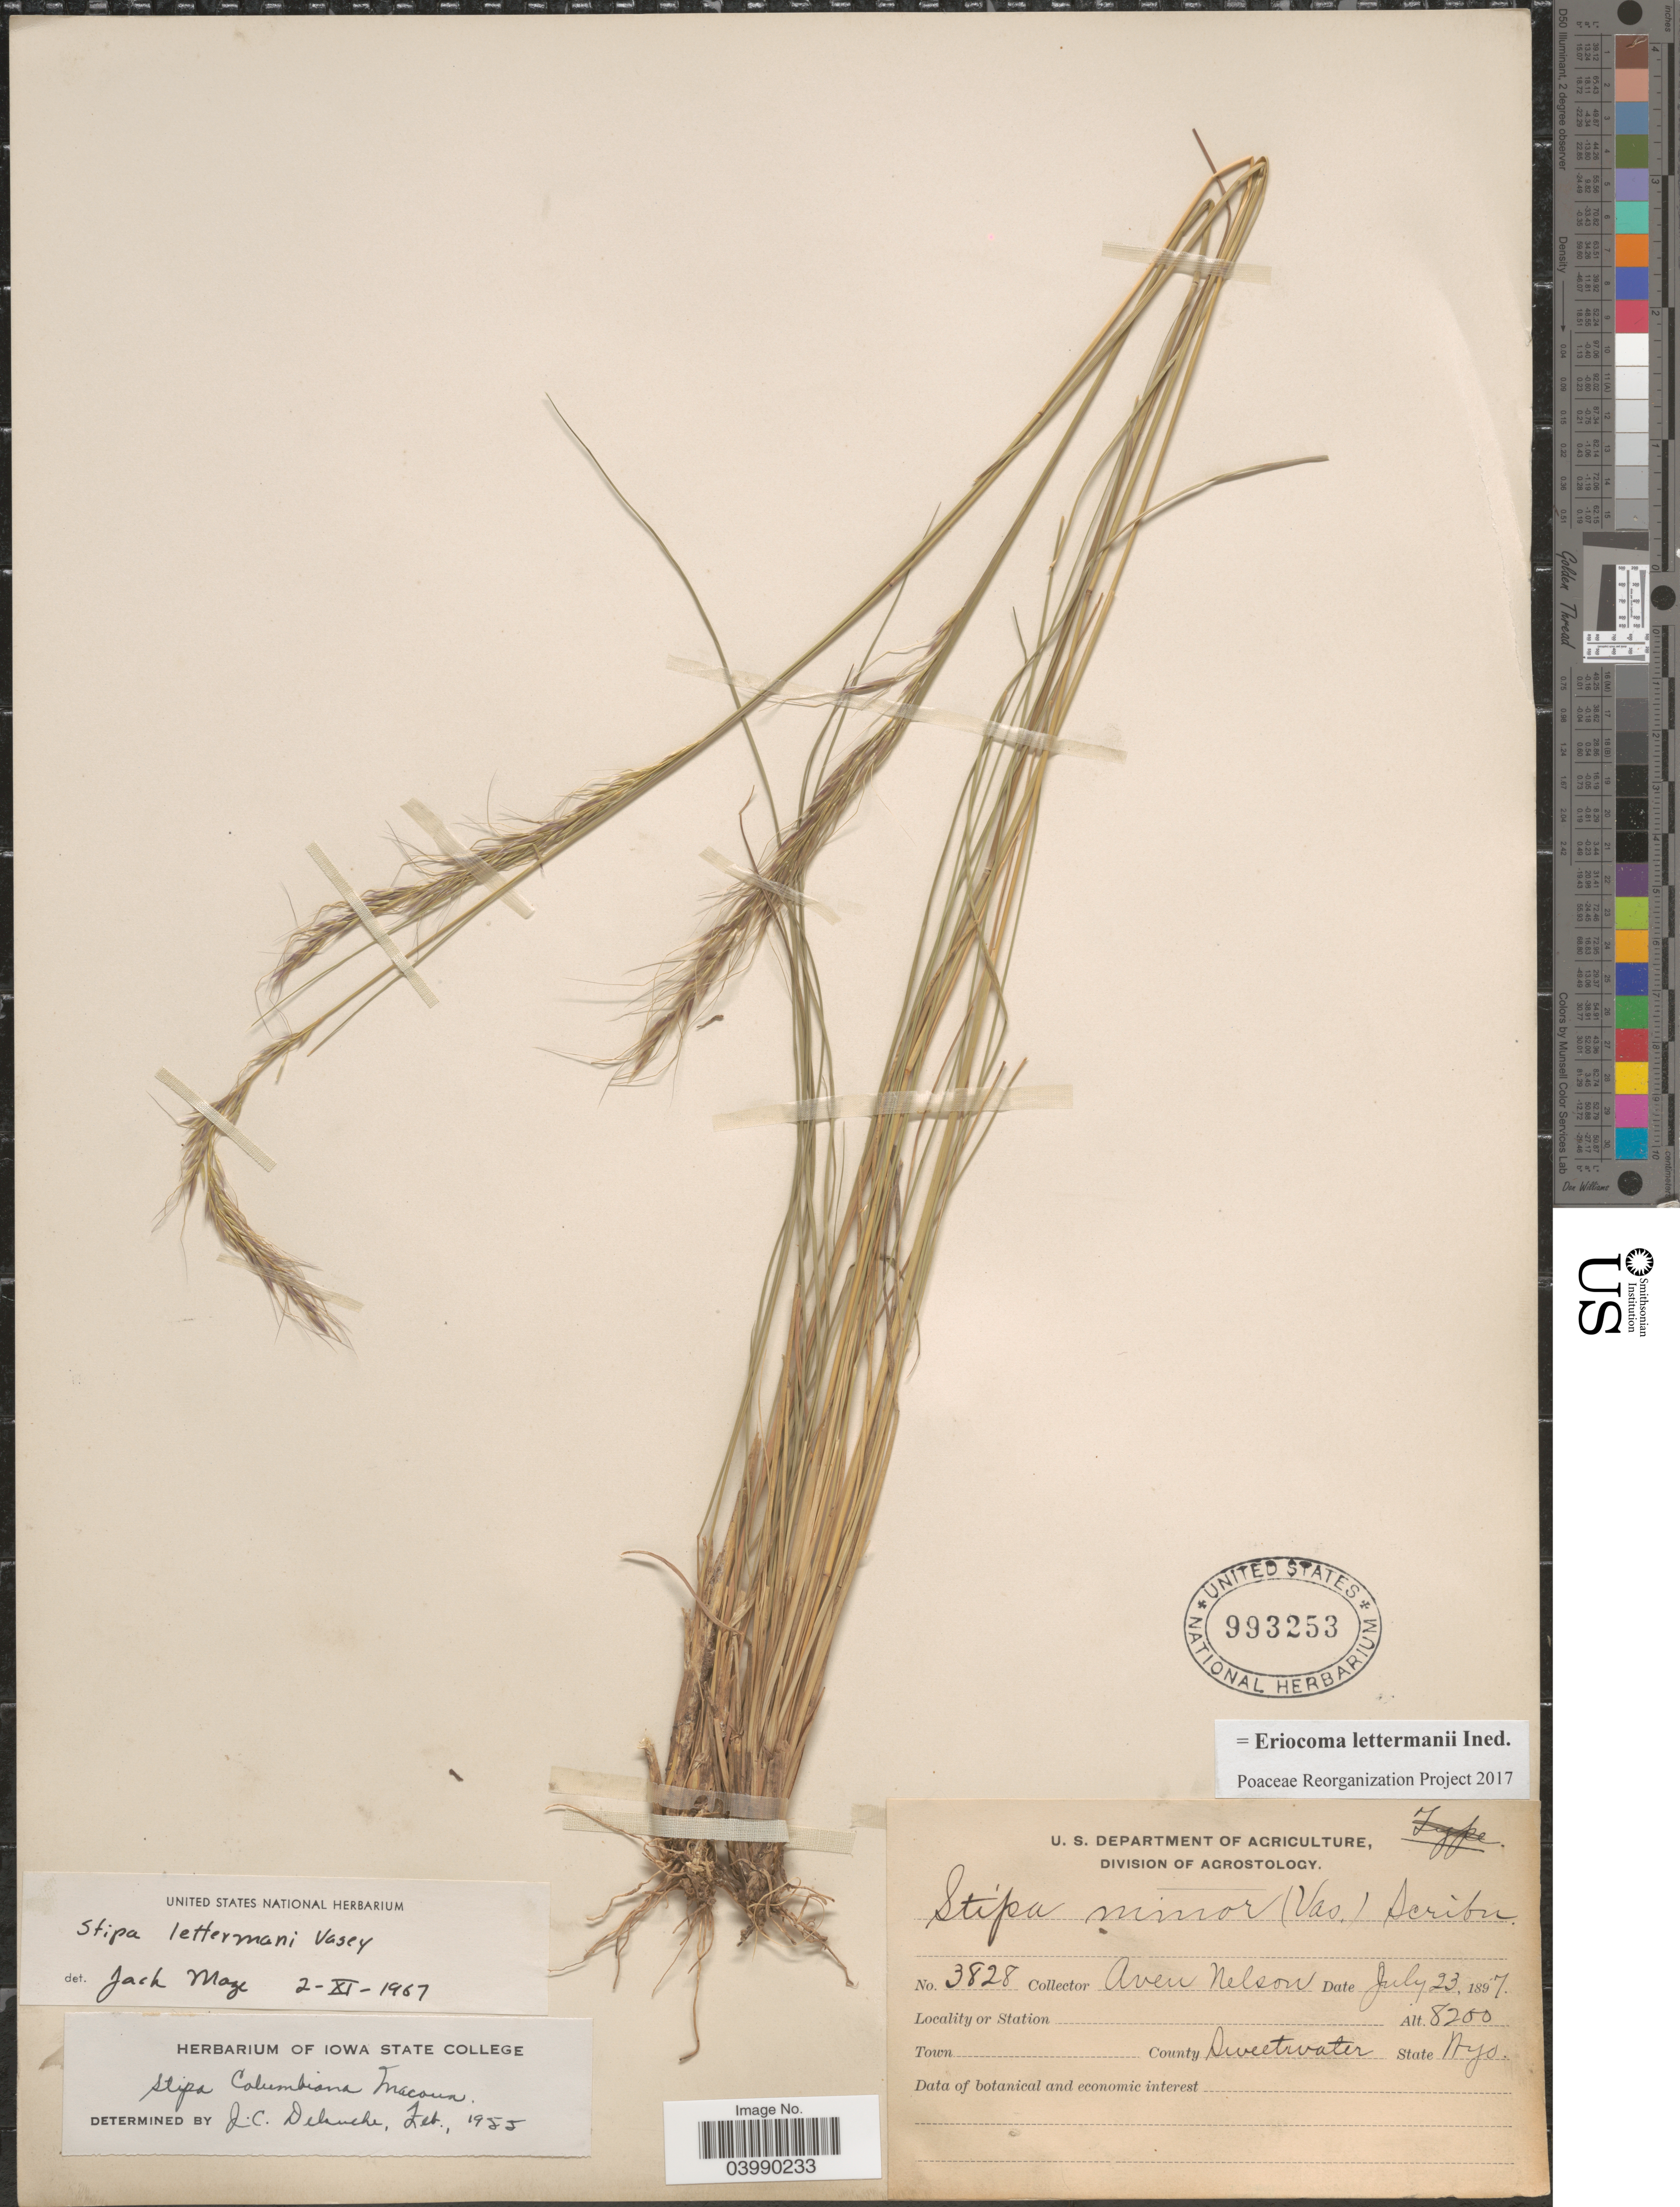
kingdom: Plantae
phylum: Tracheophyta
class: Liliopsida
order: Poales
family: Poaceae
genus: Eriocoma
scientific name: Eriocoma lettermanii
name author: (Vasey) Romasch.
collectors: A. Nelson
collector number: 3828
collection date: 1897-07-23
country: United States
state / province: Wyoming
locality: County Sweetwater.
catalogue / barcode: US 993253